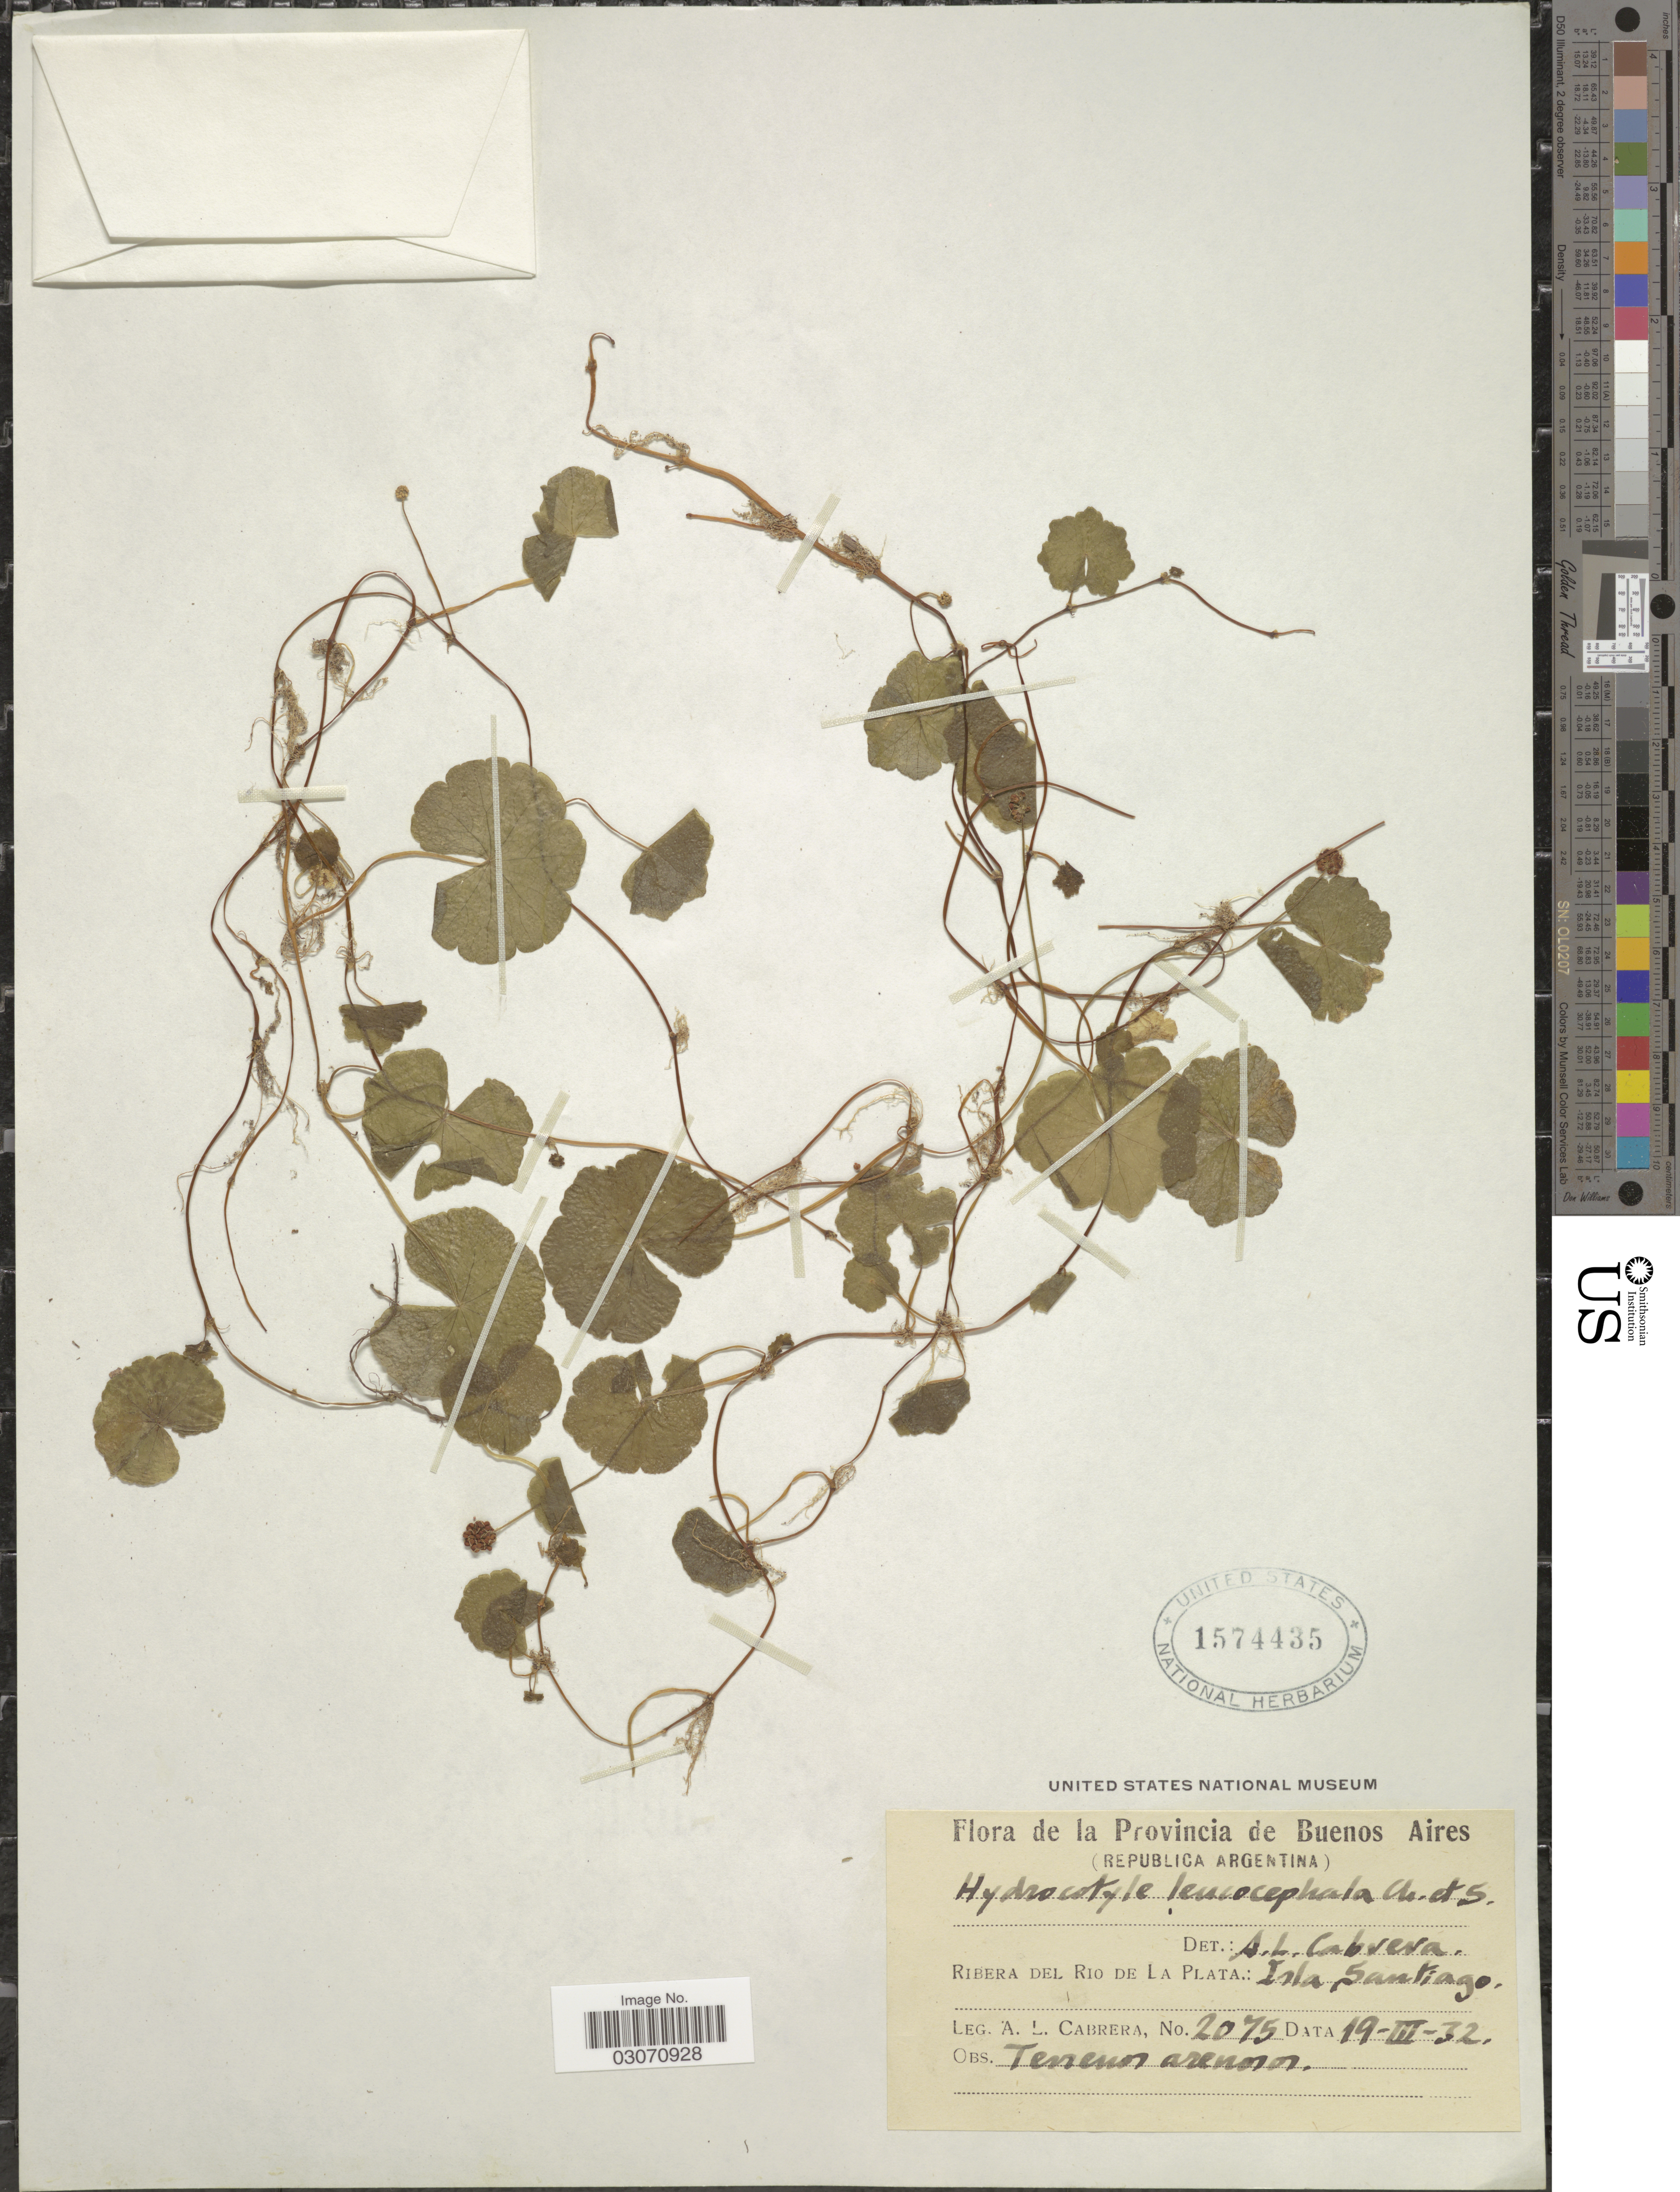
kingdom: Plantae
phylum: Tracheophyta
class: Magnoliopsida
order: Apiales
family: Araliaceae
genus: Hydrocotyle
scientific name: Hydrocotyle leucocephala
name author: Cham. & Schltdl.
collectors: A. L. Cabrera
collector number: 2075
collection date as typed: Transcribed d/m/y: 19/3/32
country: Argentina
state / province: Buenos Aires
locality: Ribera del Rio de La Plata: Isla Santiago.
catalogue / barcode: US 1574435